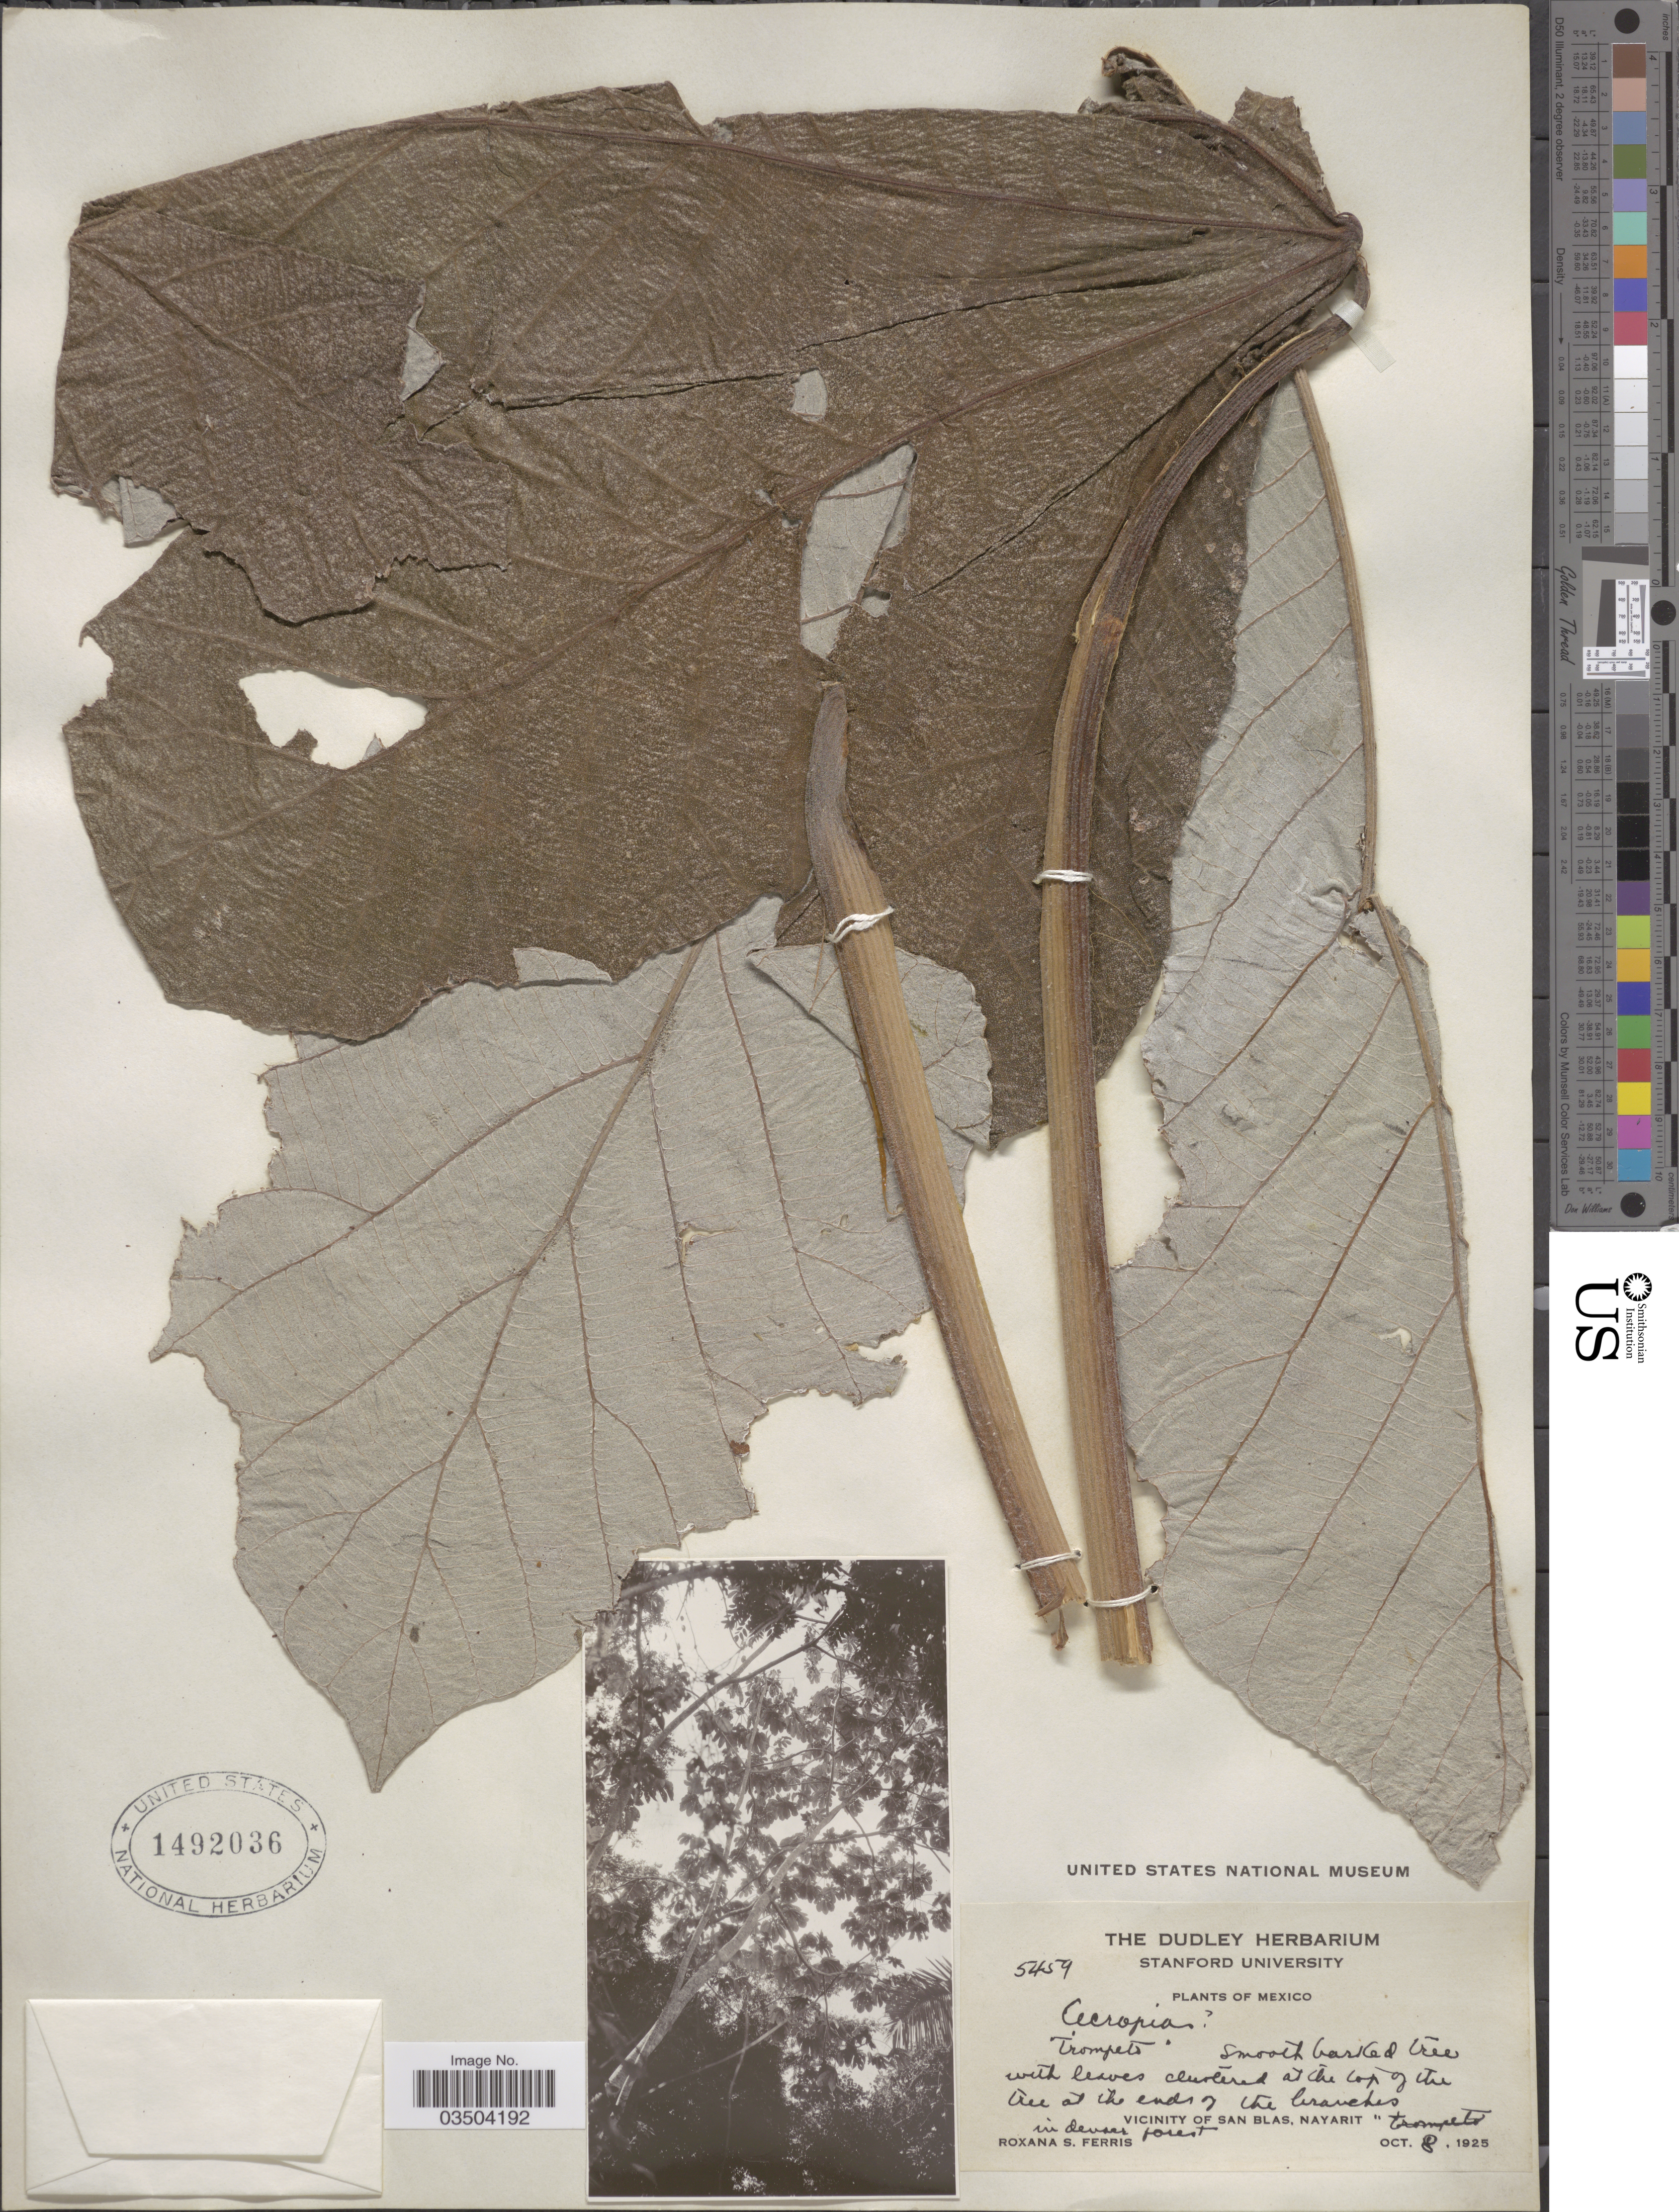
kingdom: Plantae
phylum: Tracheophyta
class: Magnoliopsida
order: Rosales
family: Urticaceae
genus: Cecropia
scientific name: Cecropia sp.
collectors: R. S. Ferris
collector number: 5459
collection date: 1925-10-08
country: Mexico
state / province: Nayarit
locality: Vicinity of San Blas, Nayarit.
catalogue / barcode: US 1492036